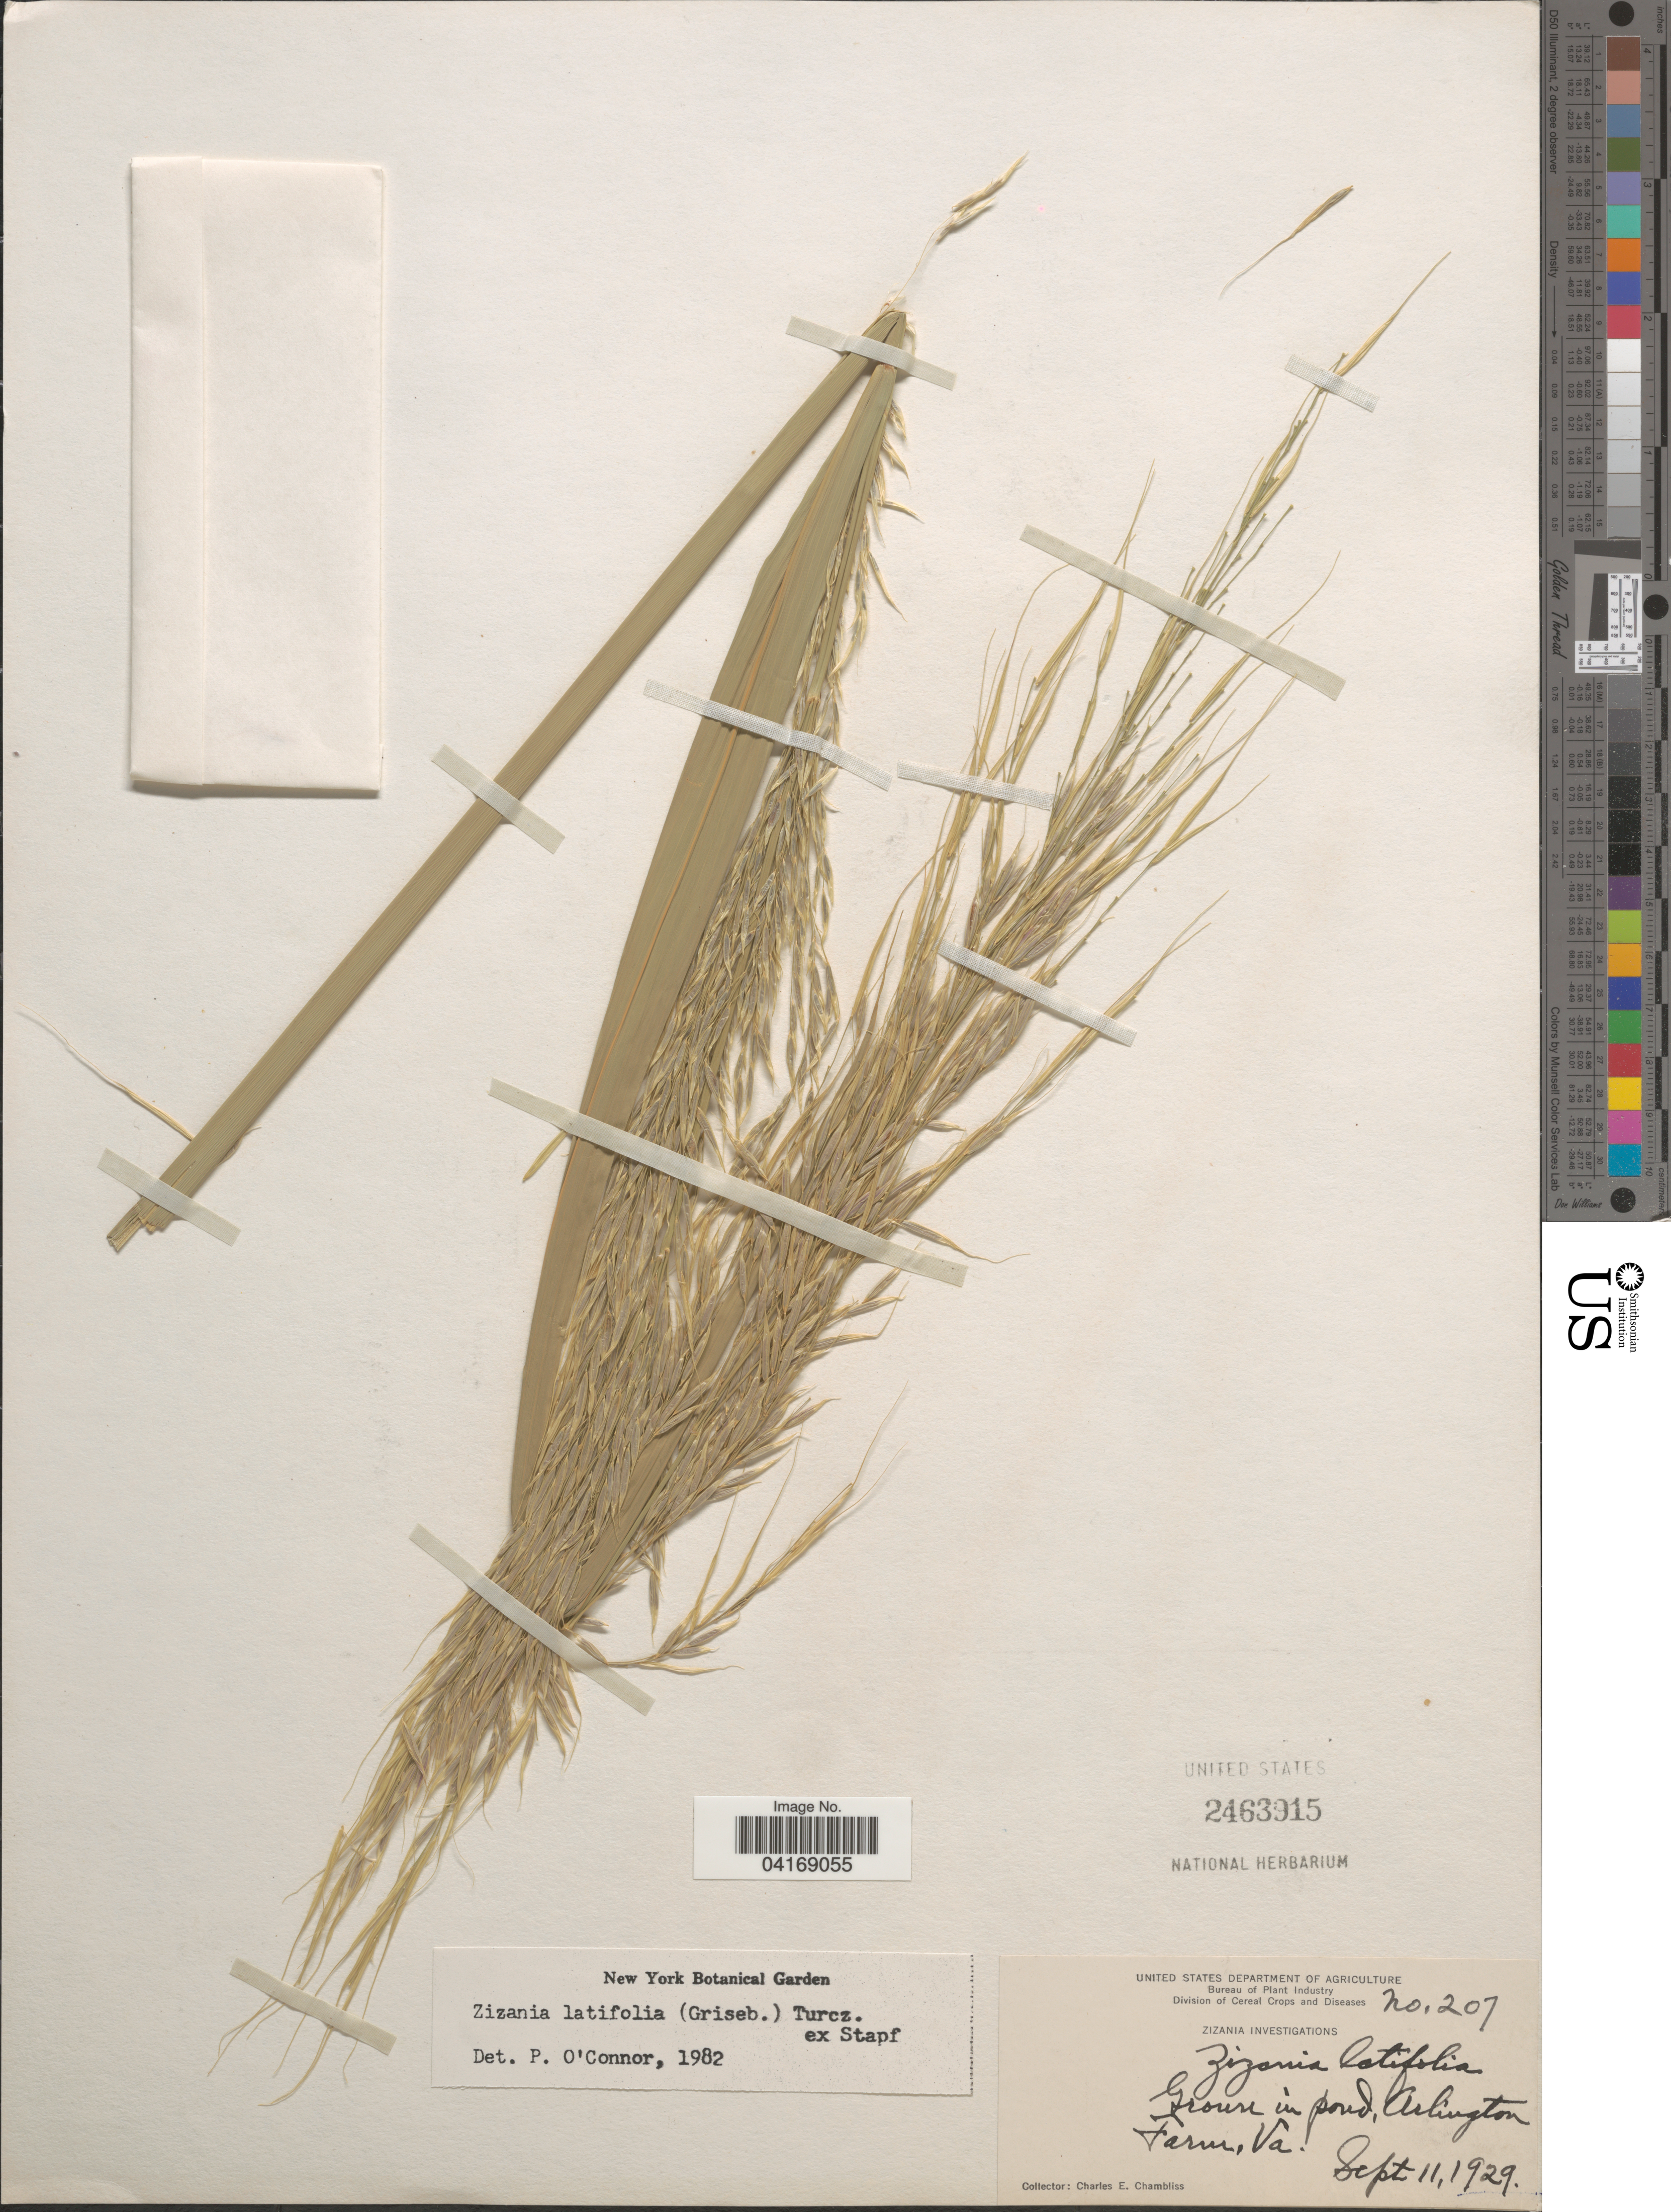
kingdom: Plantae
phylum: Tracheophyta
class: Liliopsida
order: Poales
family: Poaceae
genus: Zizania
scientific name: Zizania latifolia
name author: (Griseb.) Stapf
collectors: C. Chambliss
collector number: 207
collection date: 1929-09-11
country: United States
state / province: Virginia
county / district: Arlington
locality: In pond, Arlington Farm.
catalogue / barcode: US 2463915